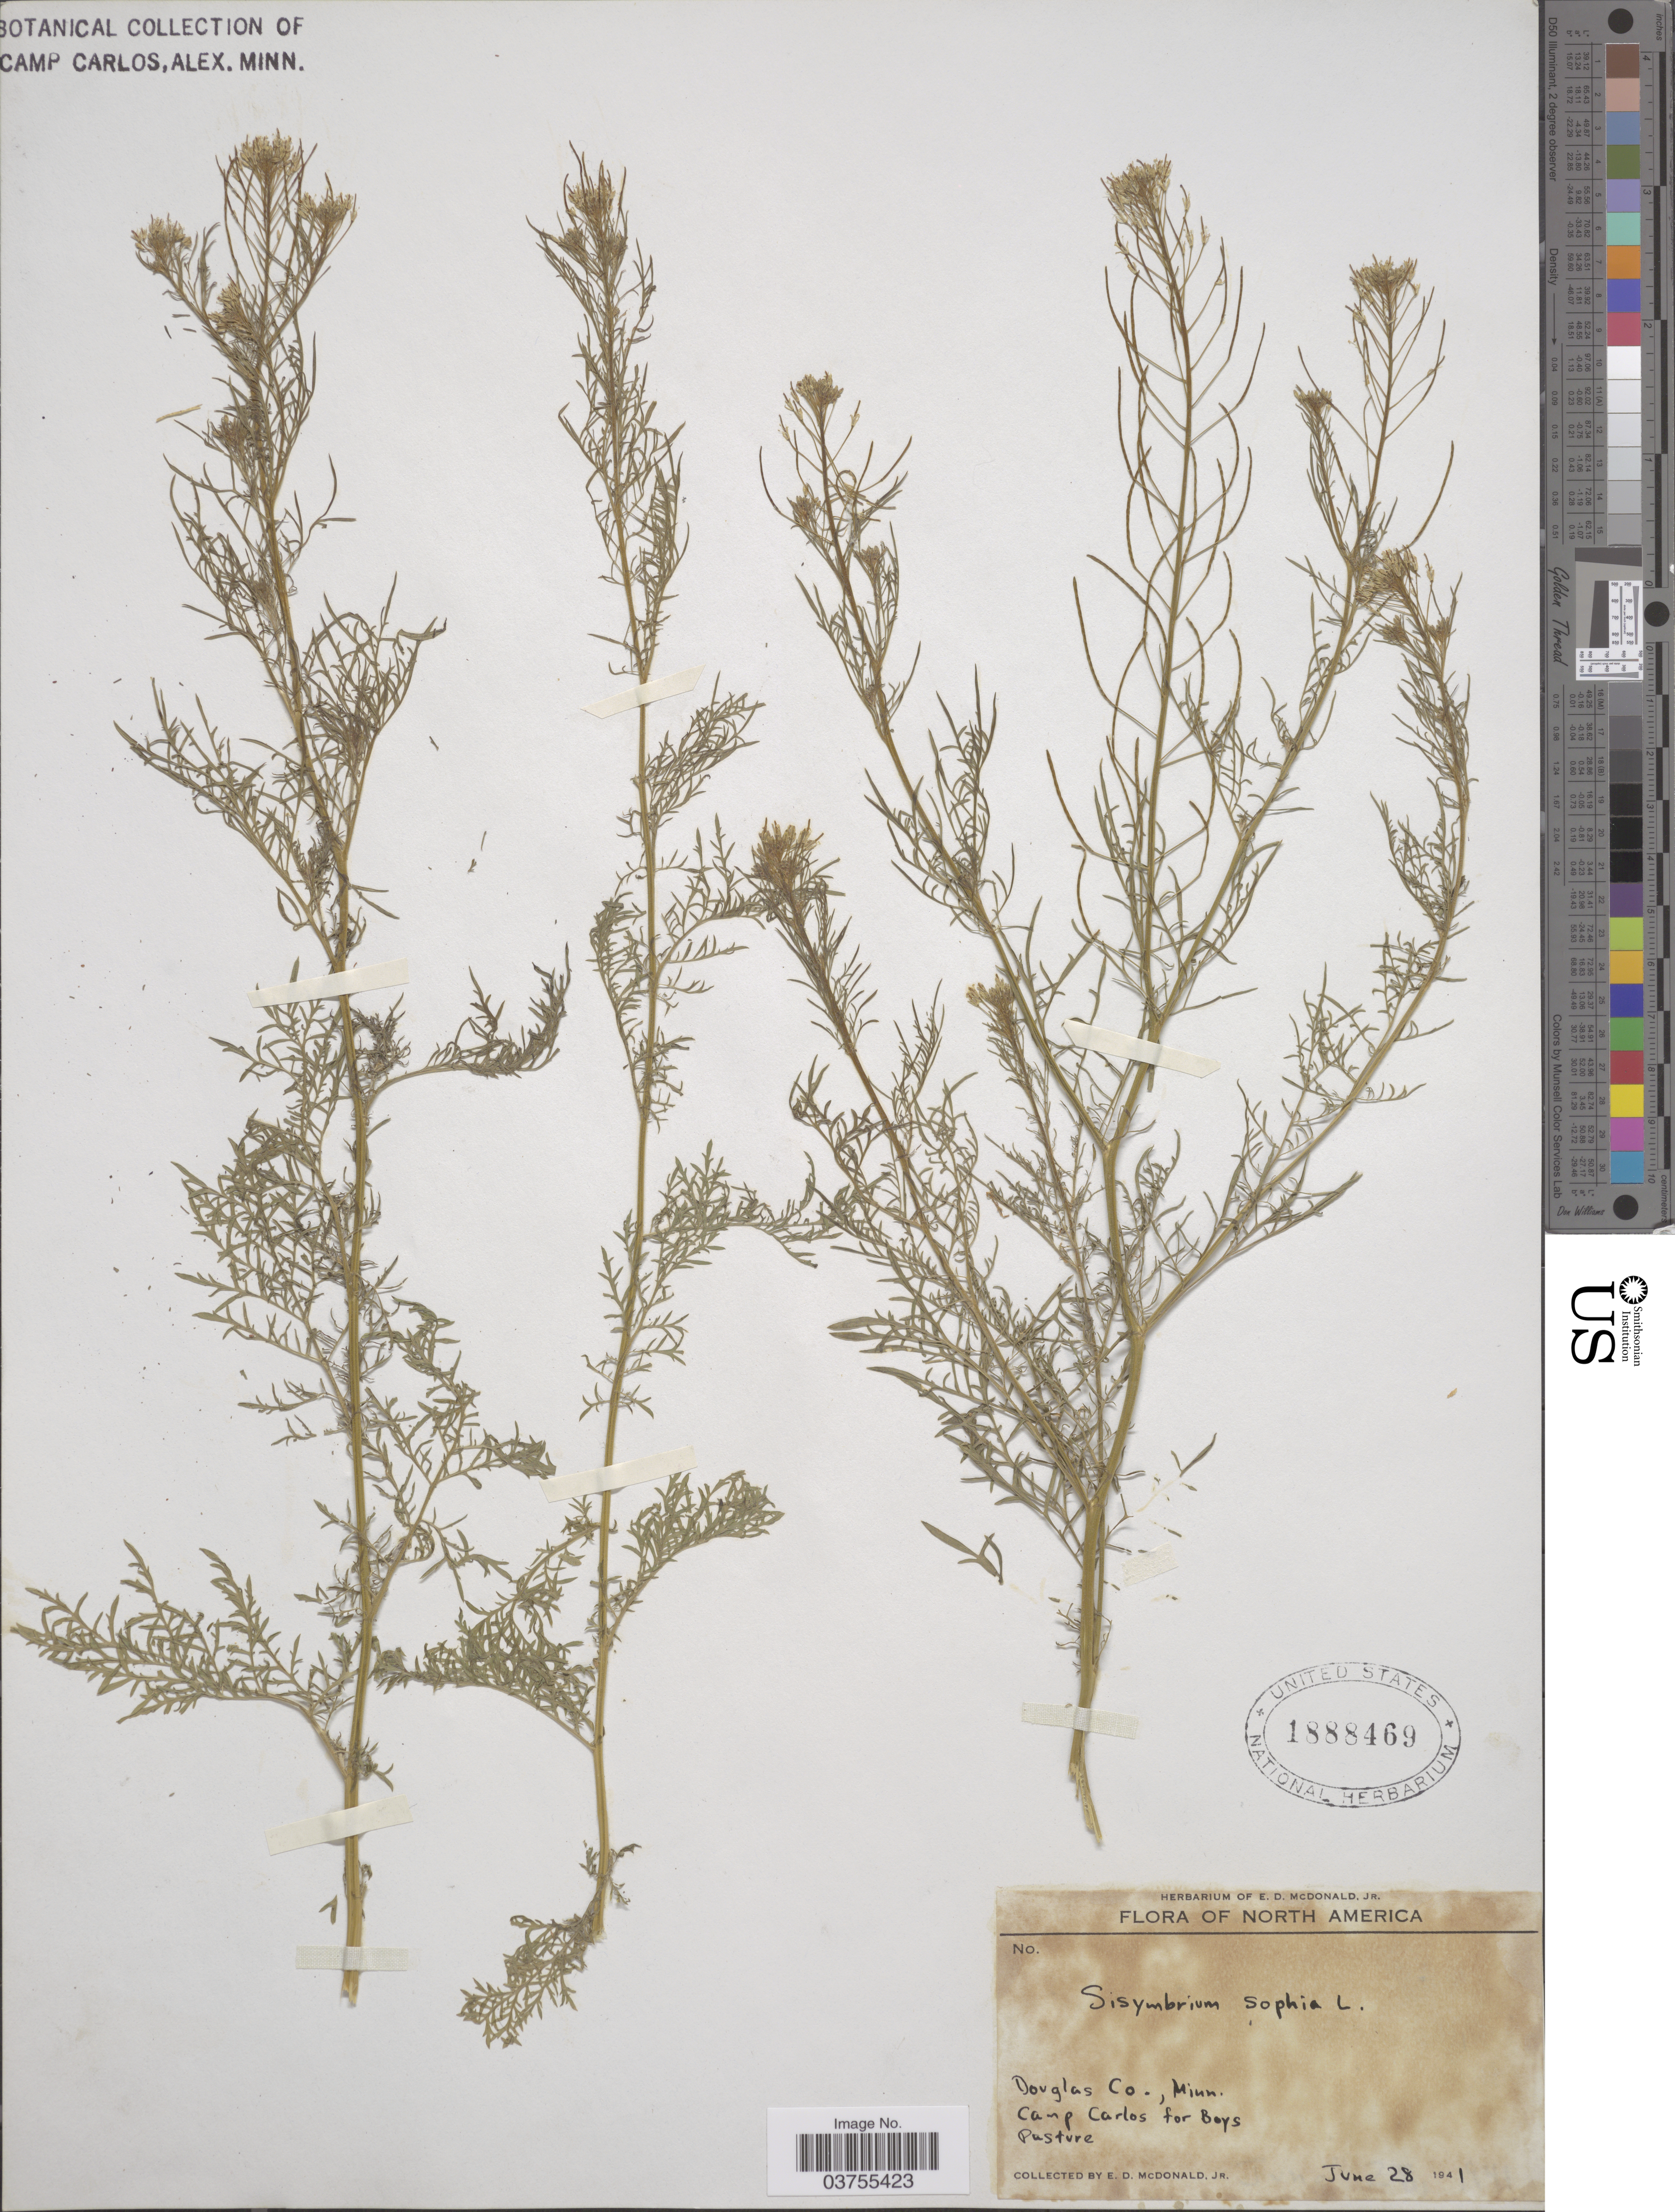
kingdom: Plantae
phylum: Tracheophyta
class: Magnoliopsida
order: Brassicales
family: Brassicaceae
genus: Descurainia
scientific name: Descurainia sophia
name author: (L.) Webb ex Prantl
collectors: E. D. McDonald Jr.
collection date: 1941-07-28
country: United States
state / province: Minnesota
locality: Douglas Co. Camp Carlos for Boys. Pasture.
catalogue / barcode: US 1888469